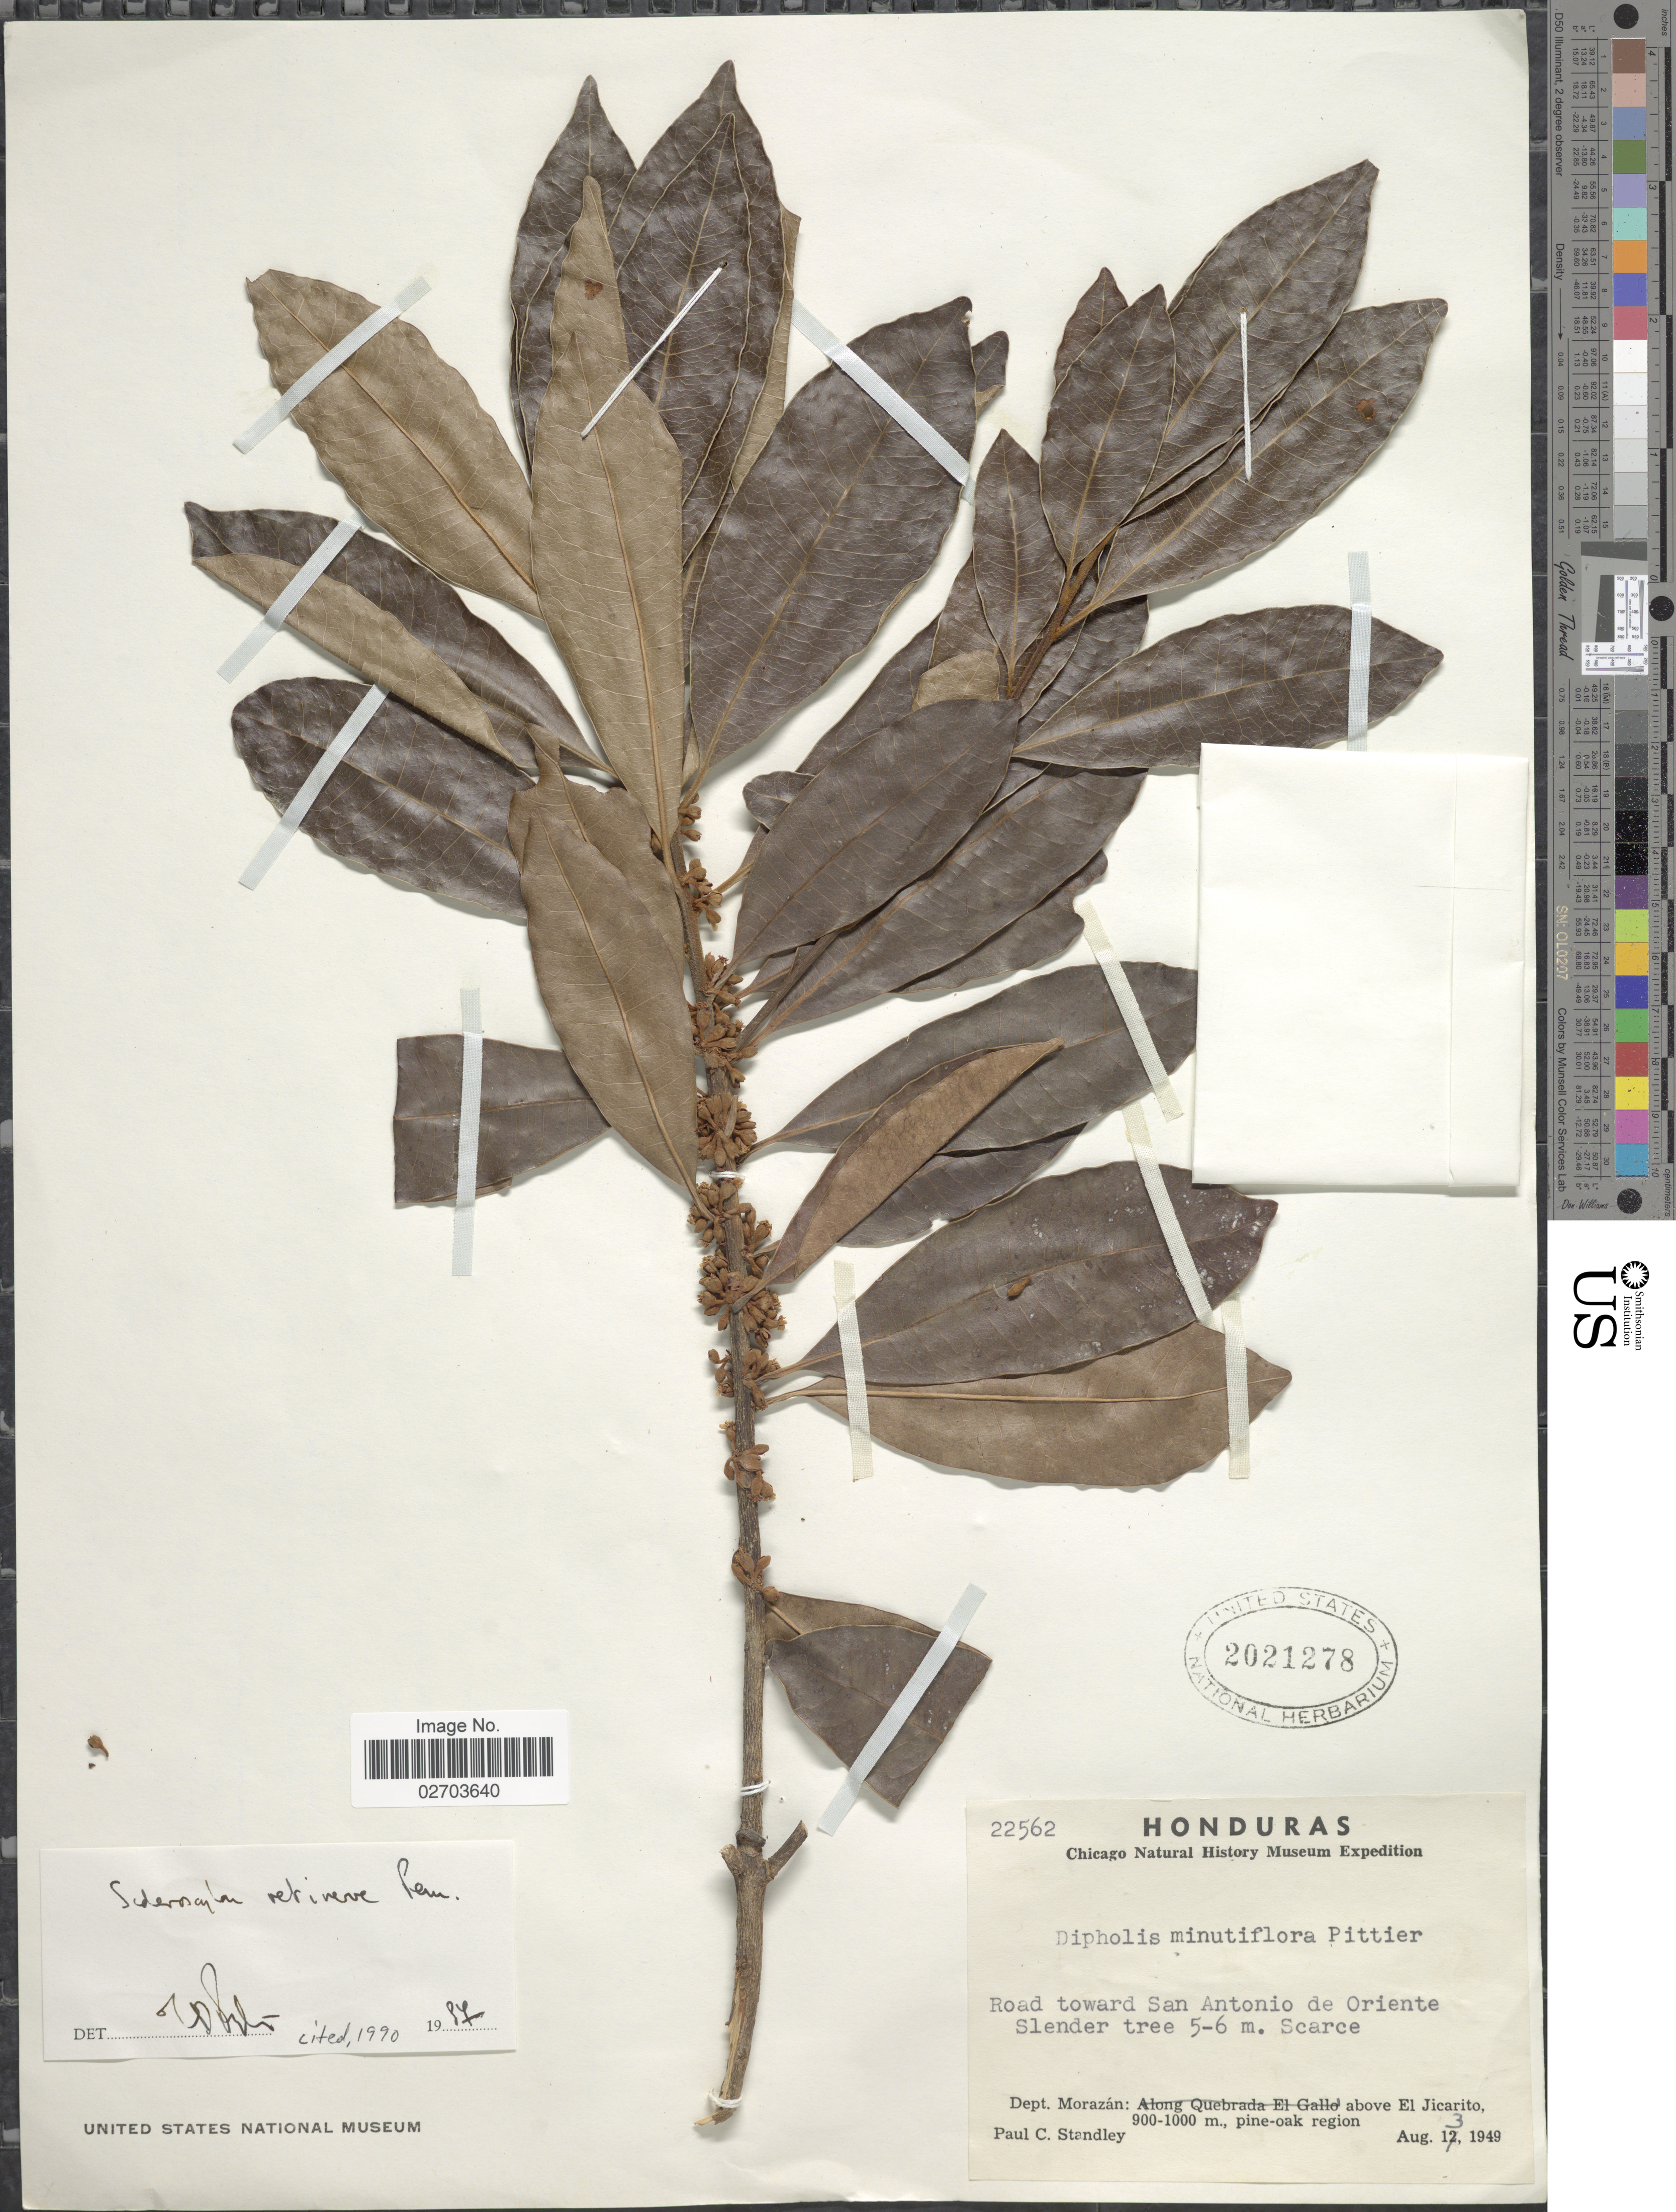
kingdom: Plantae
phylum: Tracheophyta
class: Magnoliopsida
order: Ericales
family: Sapotaceae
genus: Sideroxylon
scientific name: Sideroxylon retinerve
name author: T.D. Penn.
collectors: P. C. Standley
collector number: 22562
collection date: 1949-08-03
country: Honduras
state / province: Fco. Morazán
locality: Road toward San Antonio de Oriente, Dept. Morazan: above El Jicarito.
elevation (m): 900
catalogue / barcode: US 2021278